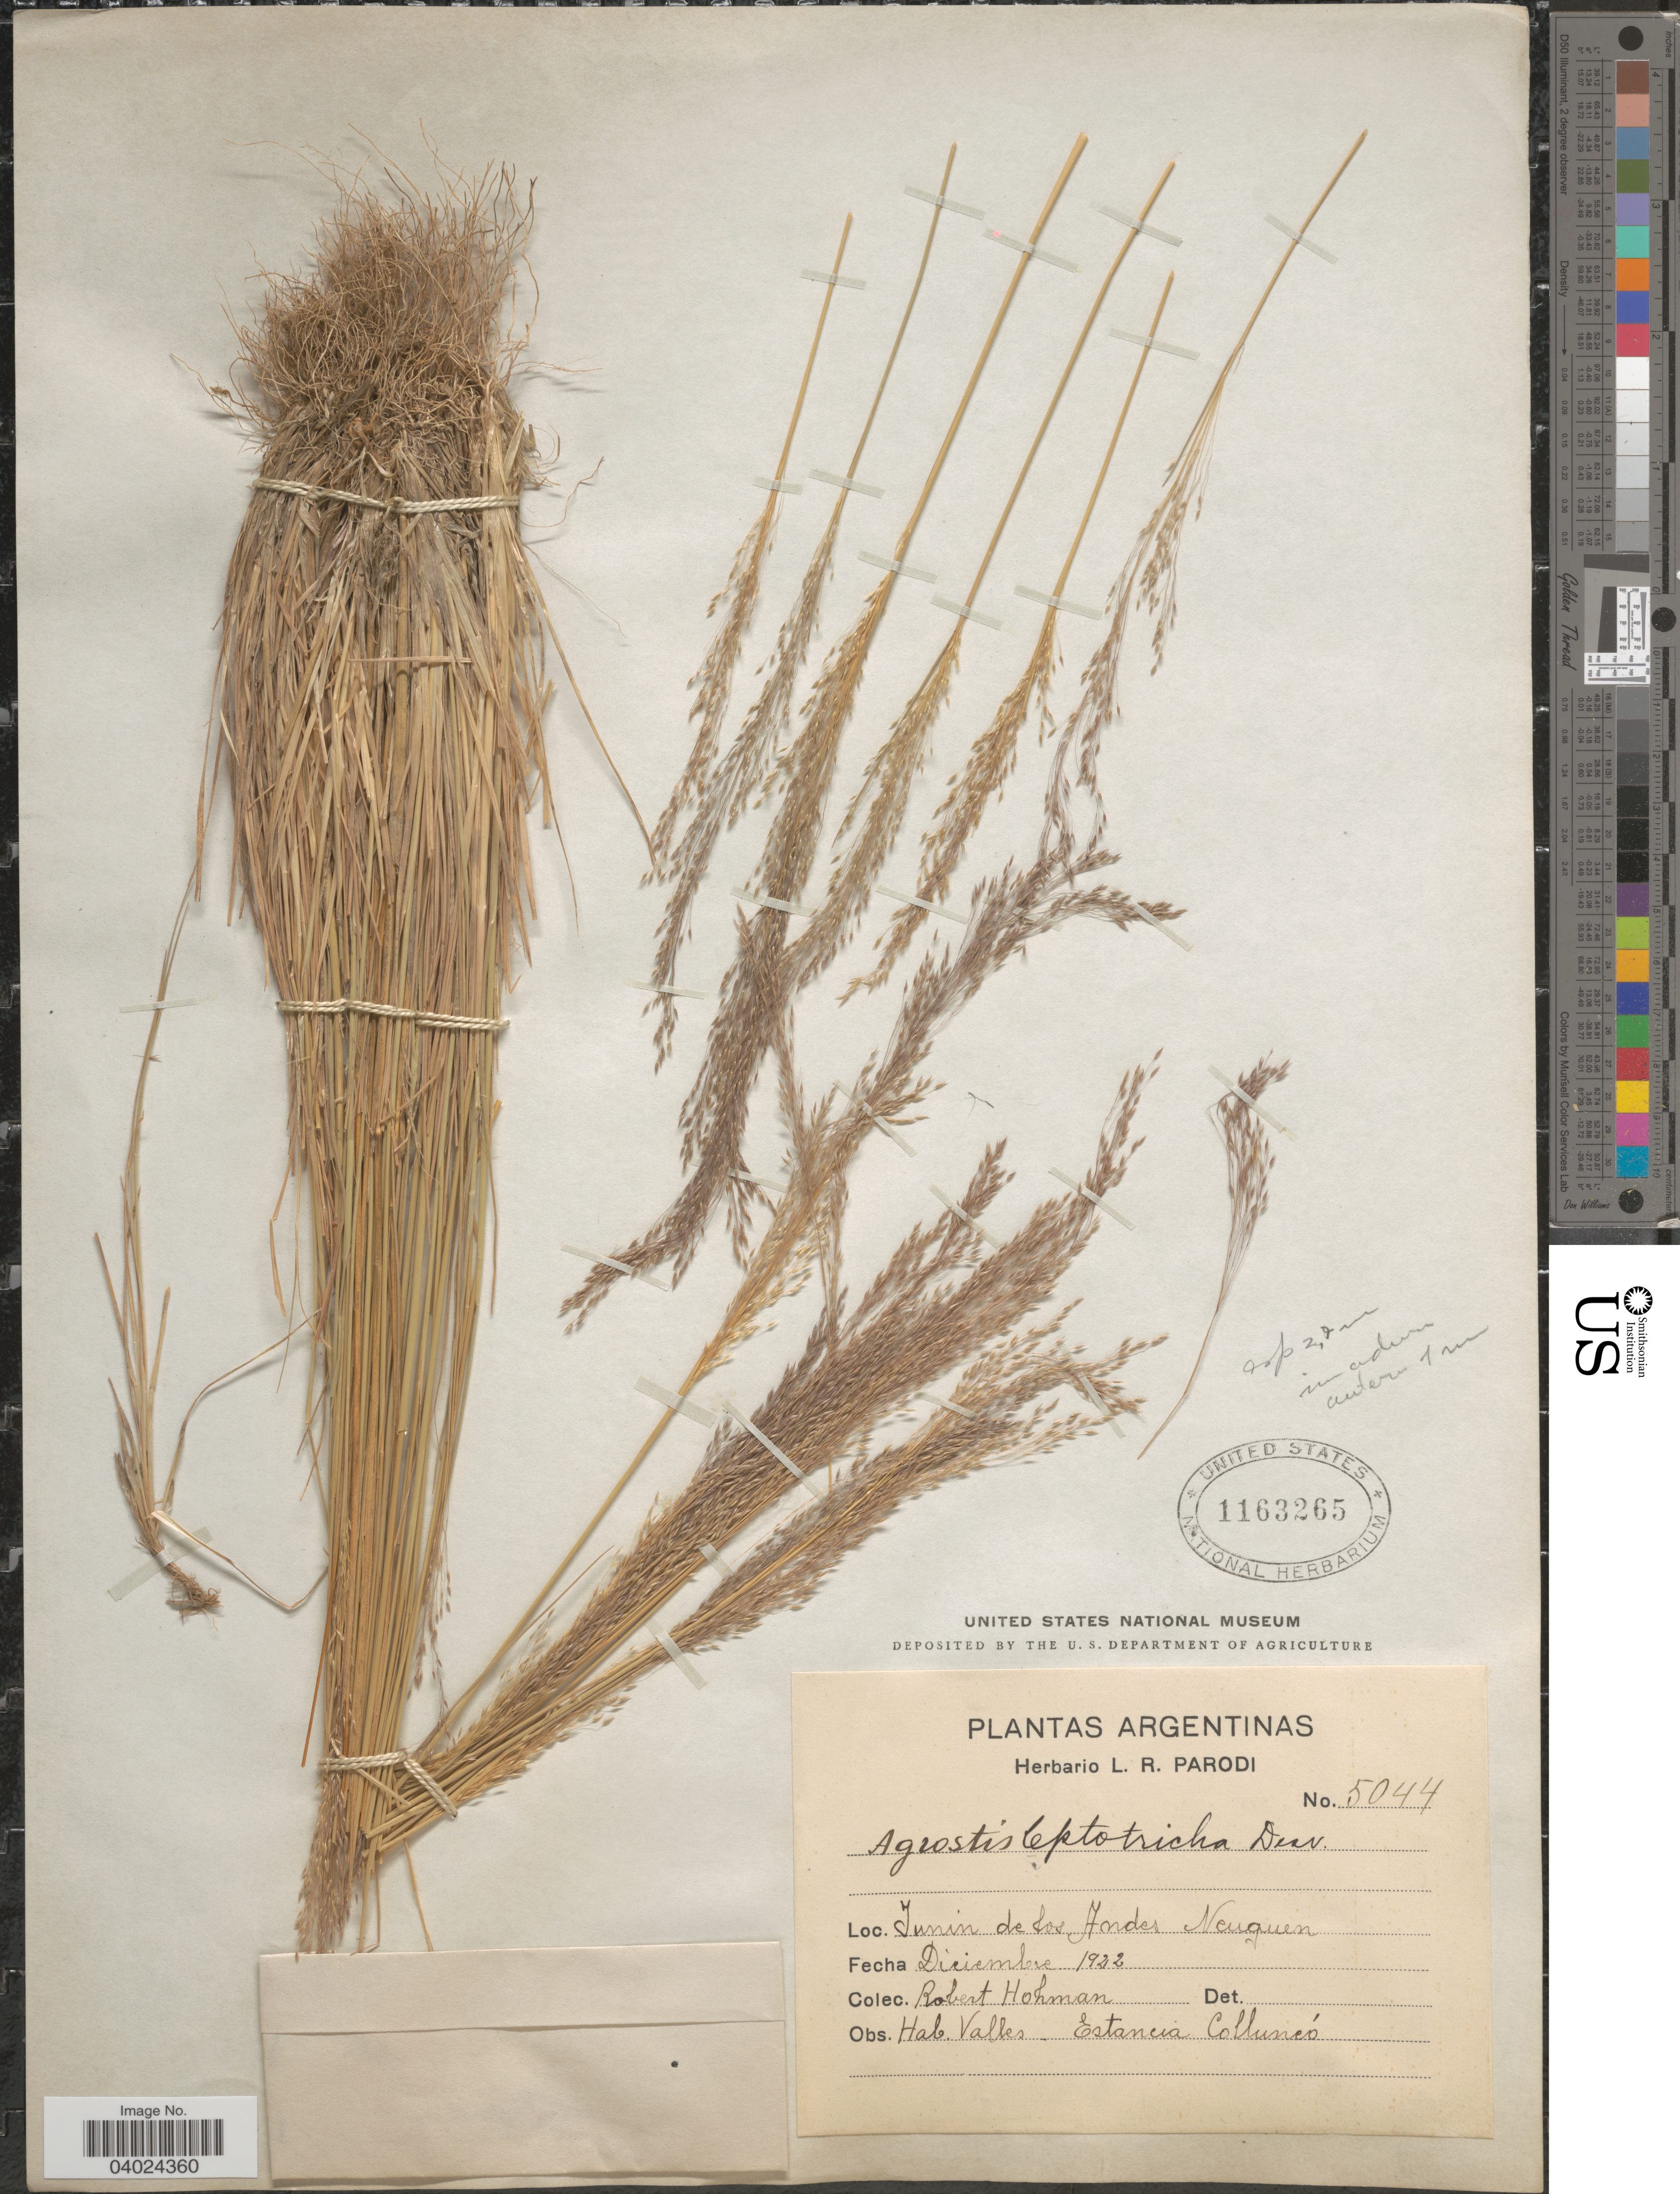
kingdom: Plantae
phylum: Tracheophyta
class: Liliopsida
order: Poales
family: Poaceae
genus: Agrostis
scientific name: Agrostis leptotricha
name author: É. Desv.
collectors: R. Hohman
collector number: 5044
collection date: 1922-12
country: Argentina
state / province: Neuquen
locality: Junin de los Andes Neuquen. Estancia Colluneó.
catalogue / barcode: US 1163265